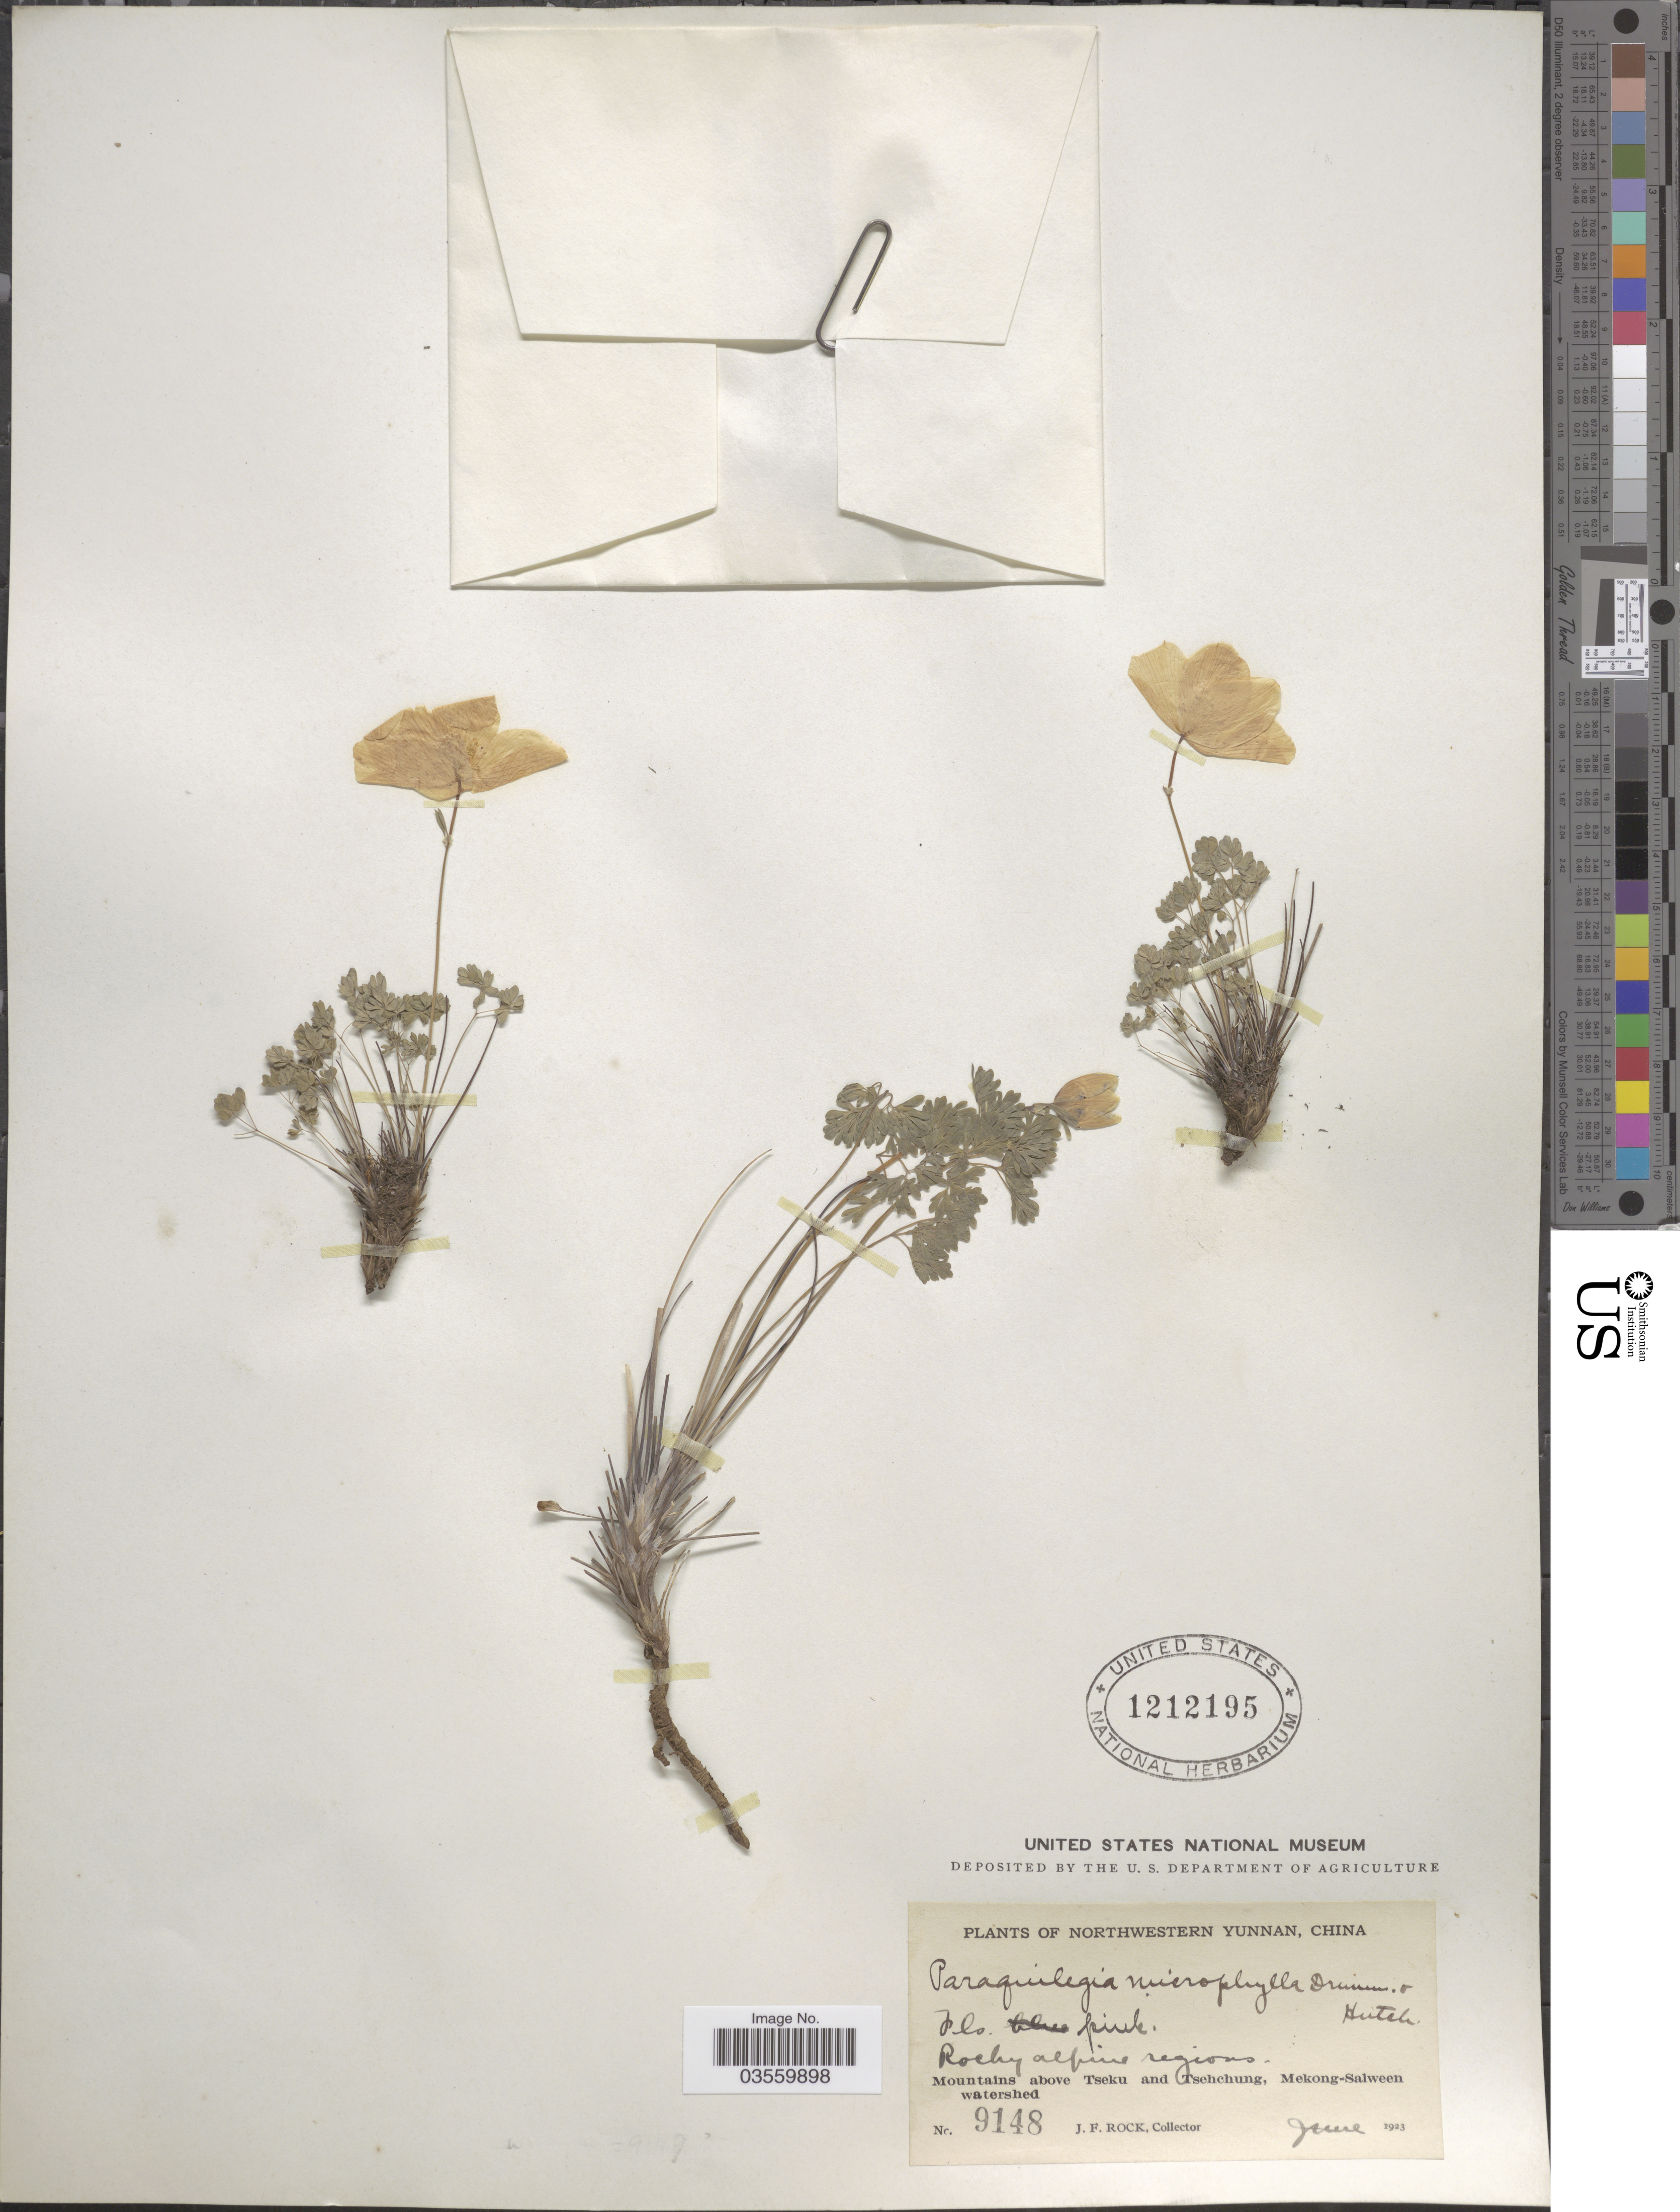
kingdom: Plantae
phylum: Tracheophyta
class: Magnoliopsida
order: Ranunculales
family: Ranunculaceae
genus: Paraquilegia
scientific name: Paraquilegia microphylla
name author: (Royle) J.R. Drumm. & Hutch.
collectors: J. Rock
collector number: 9148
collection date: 1923-06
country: China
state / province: Yunnan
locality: Northwestern Yunnan. Mountains above Tseku and Tsehchung, Mekong-Salween watershed.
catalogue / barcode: US 1212195